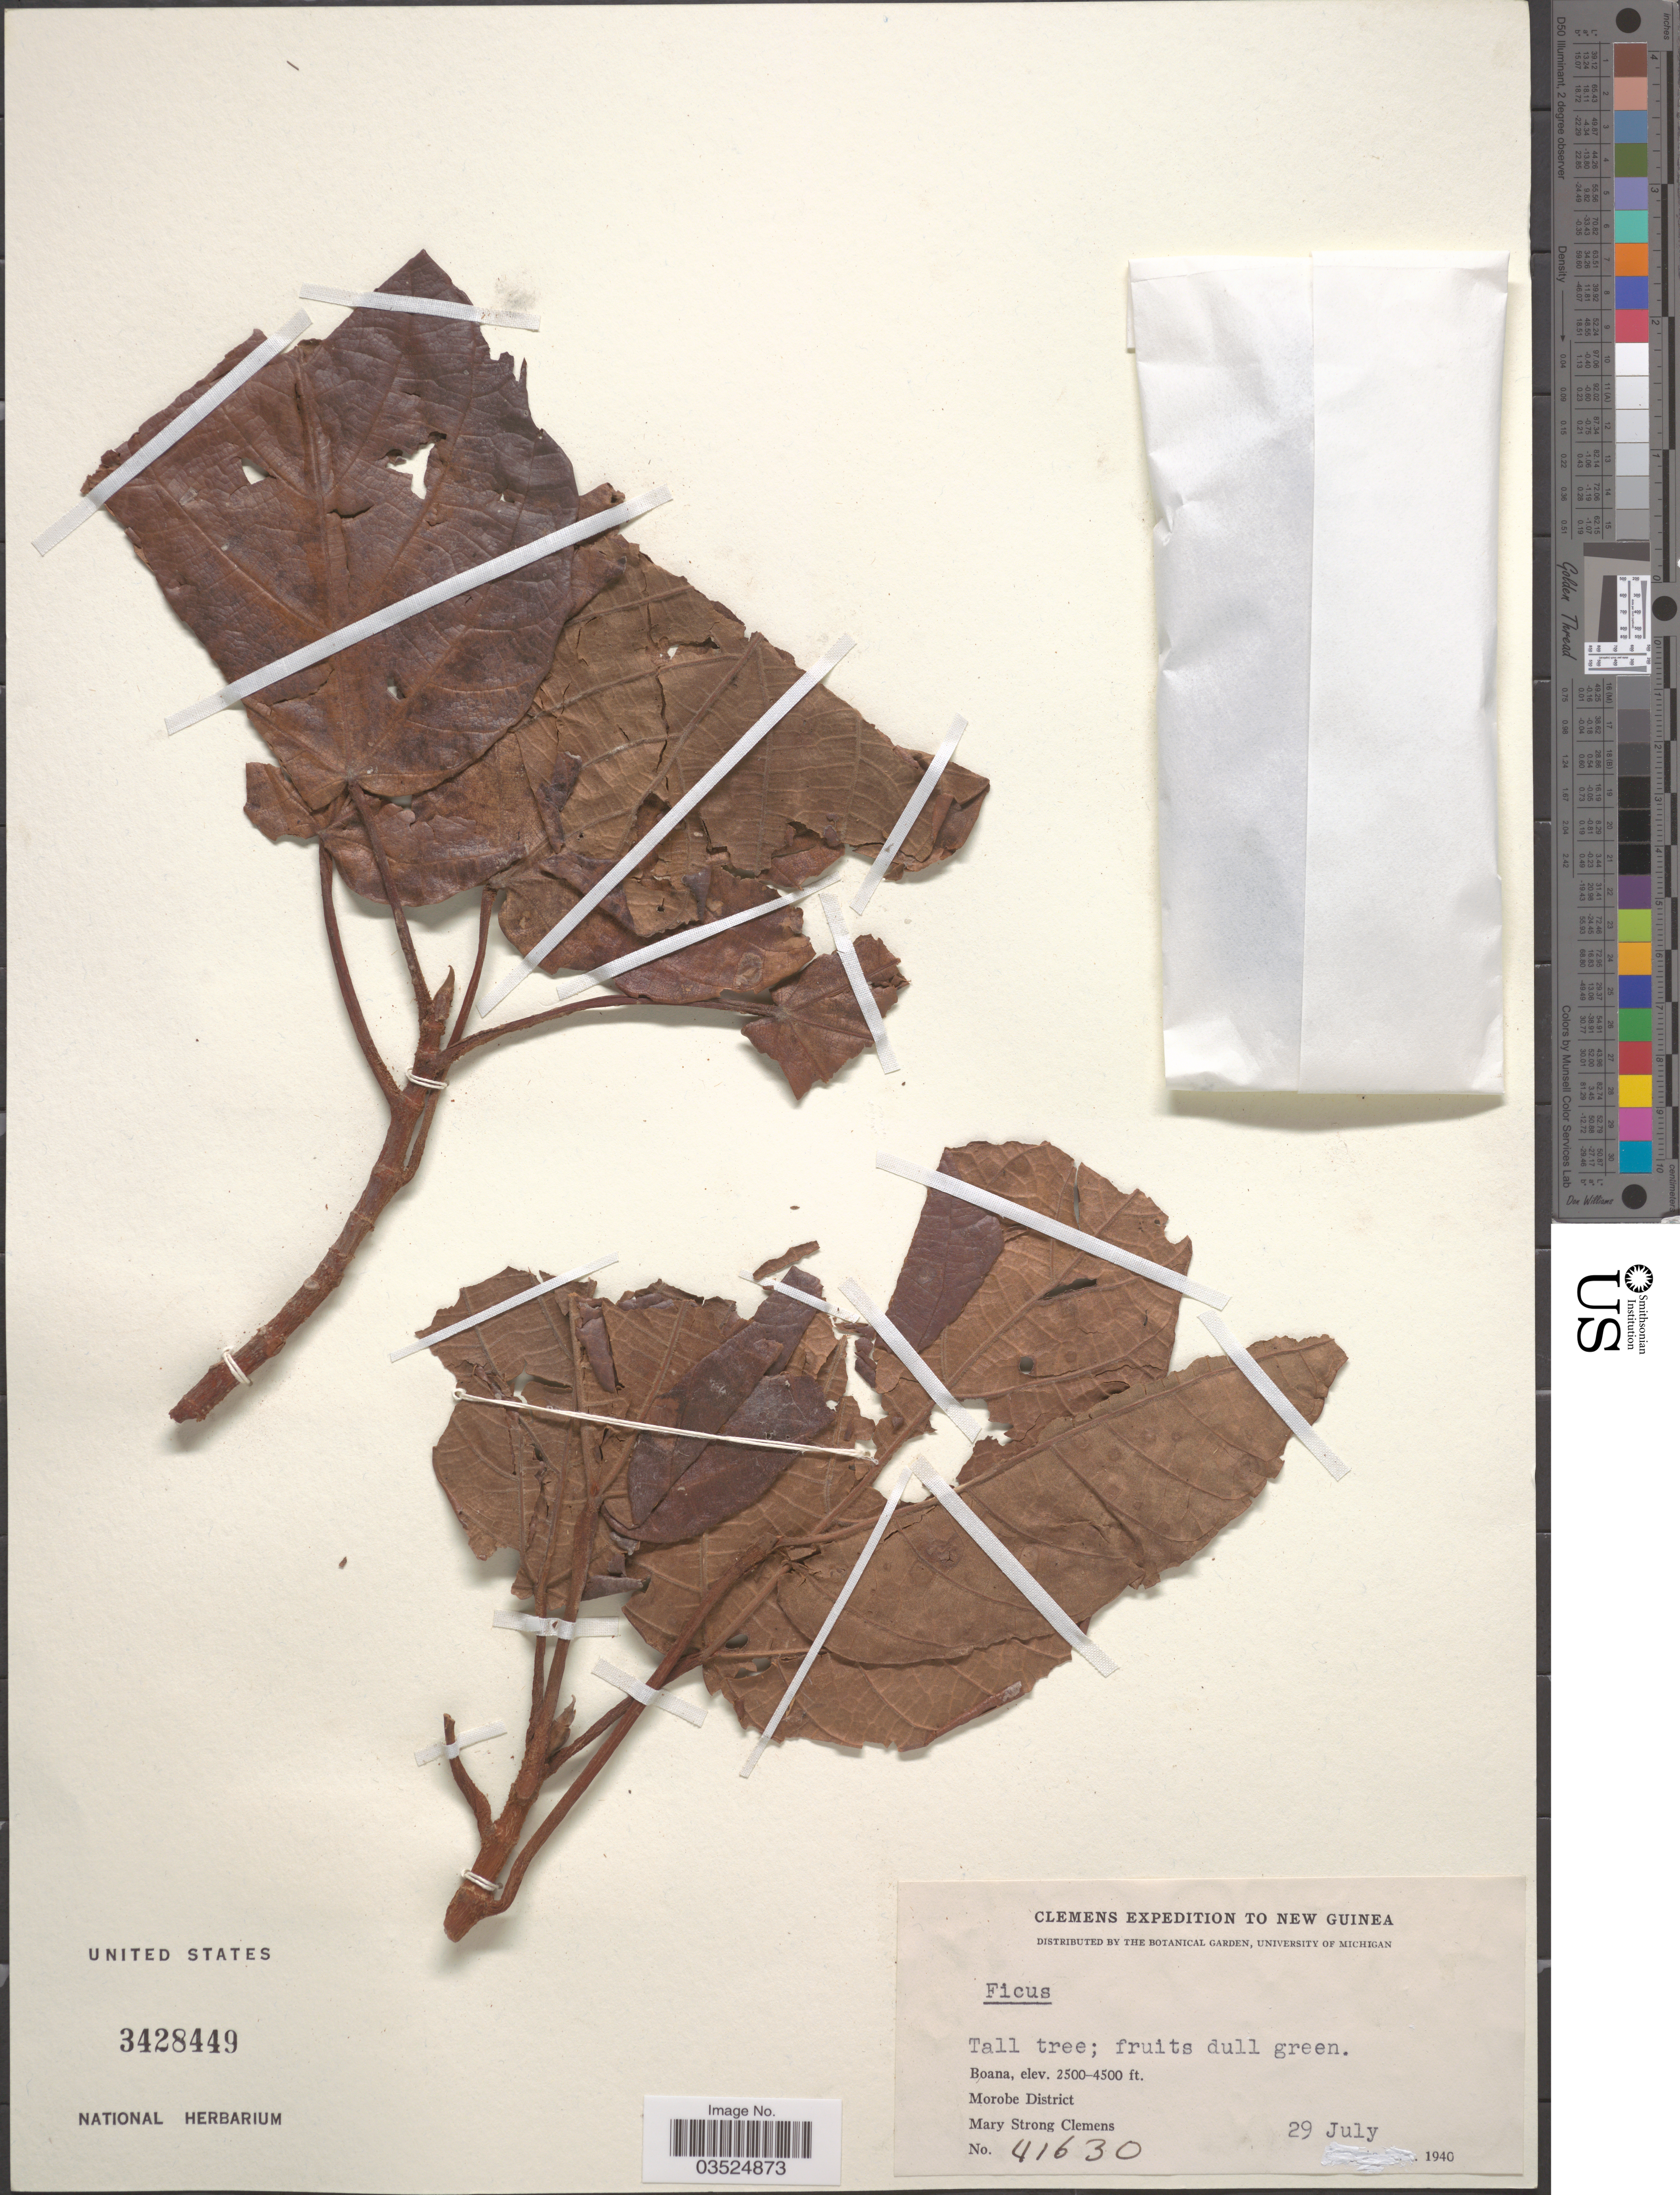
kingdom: Plantae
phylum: Tracheophyta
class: Magnoliopsida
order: Rosales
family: Moraceae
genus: Ficus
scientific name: Ficus sp.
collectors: M. S. Clemens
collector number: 41630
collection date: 1940-07-29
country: Papua New Guinea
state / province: Morobe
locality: New Guinea. Boana, Morobe District.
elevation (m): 762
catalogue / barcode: US 3428449